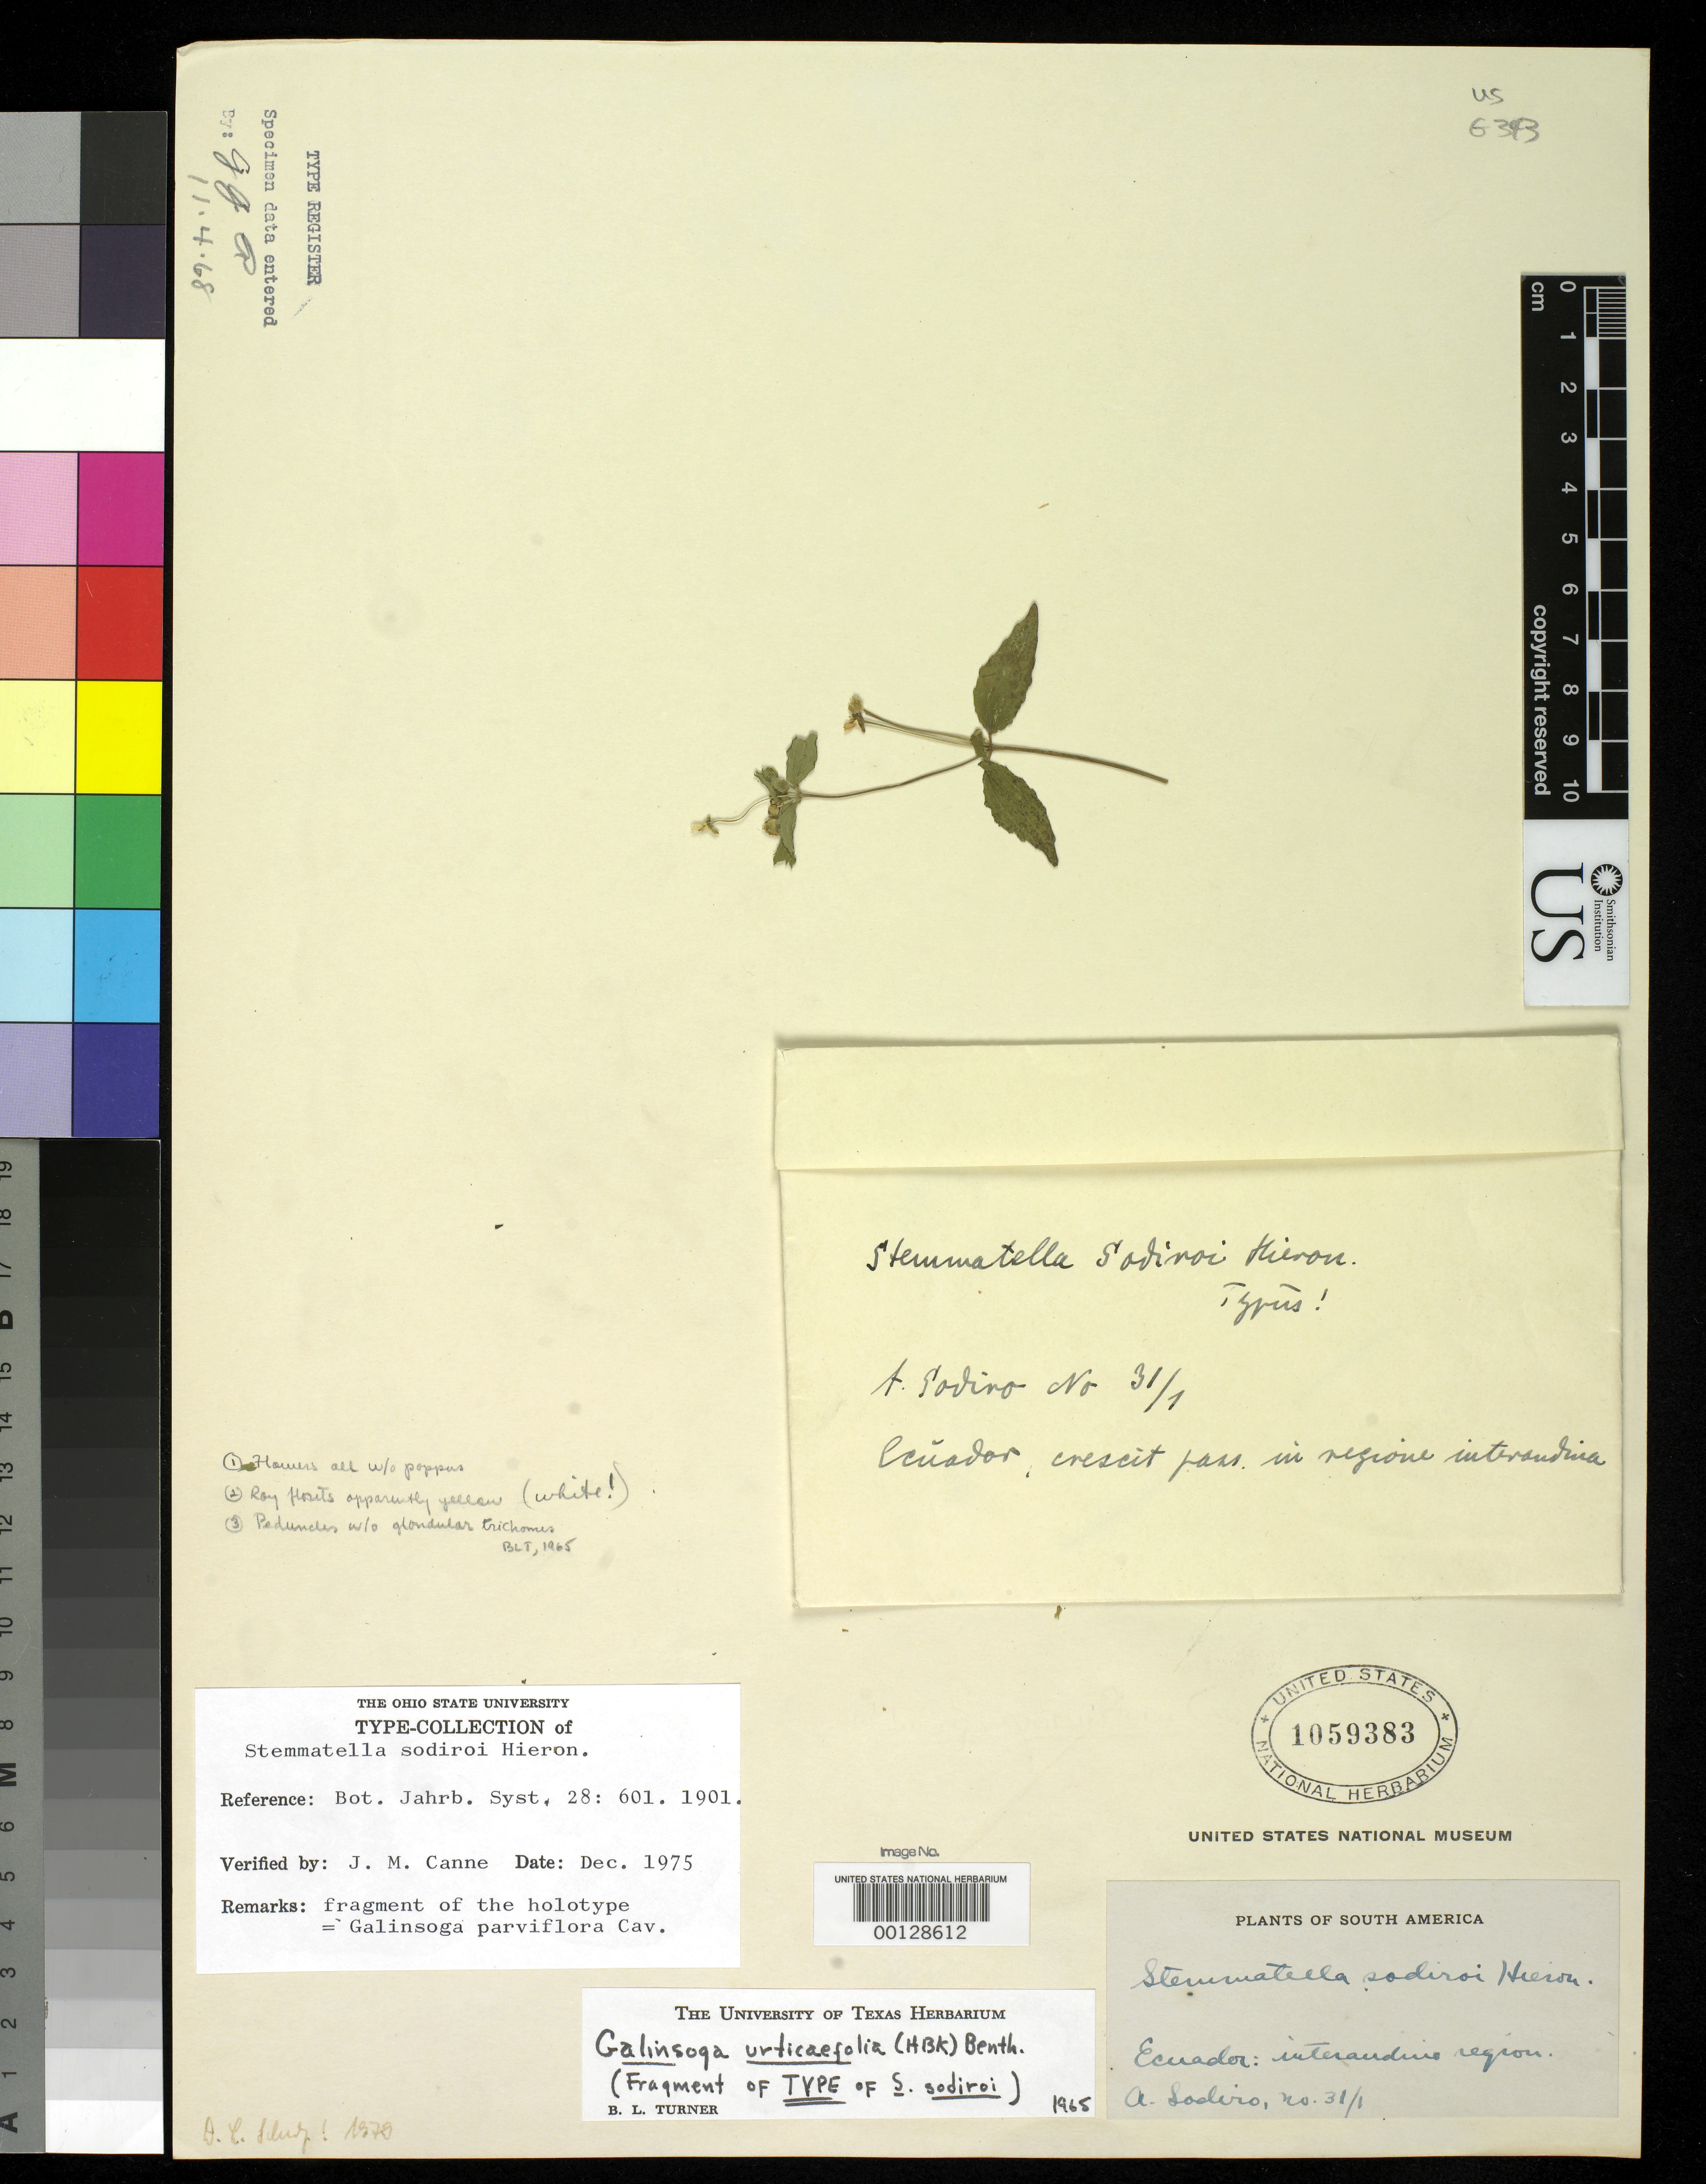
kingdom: Plantae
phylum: Tracheophyta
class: Magnoliopsida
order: Asterales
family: Asteraceae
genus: Stemmatella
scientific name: Stemmatella sodiroi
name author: Hieron.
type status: Isotype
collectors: L. Sodiro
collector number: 31-1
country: Ecuador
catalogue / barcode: US 1059383